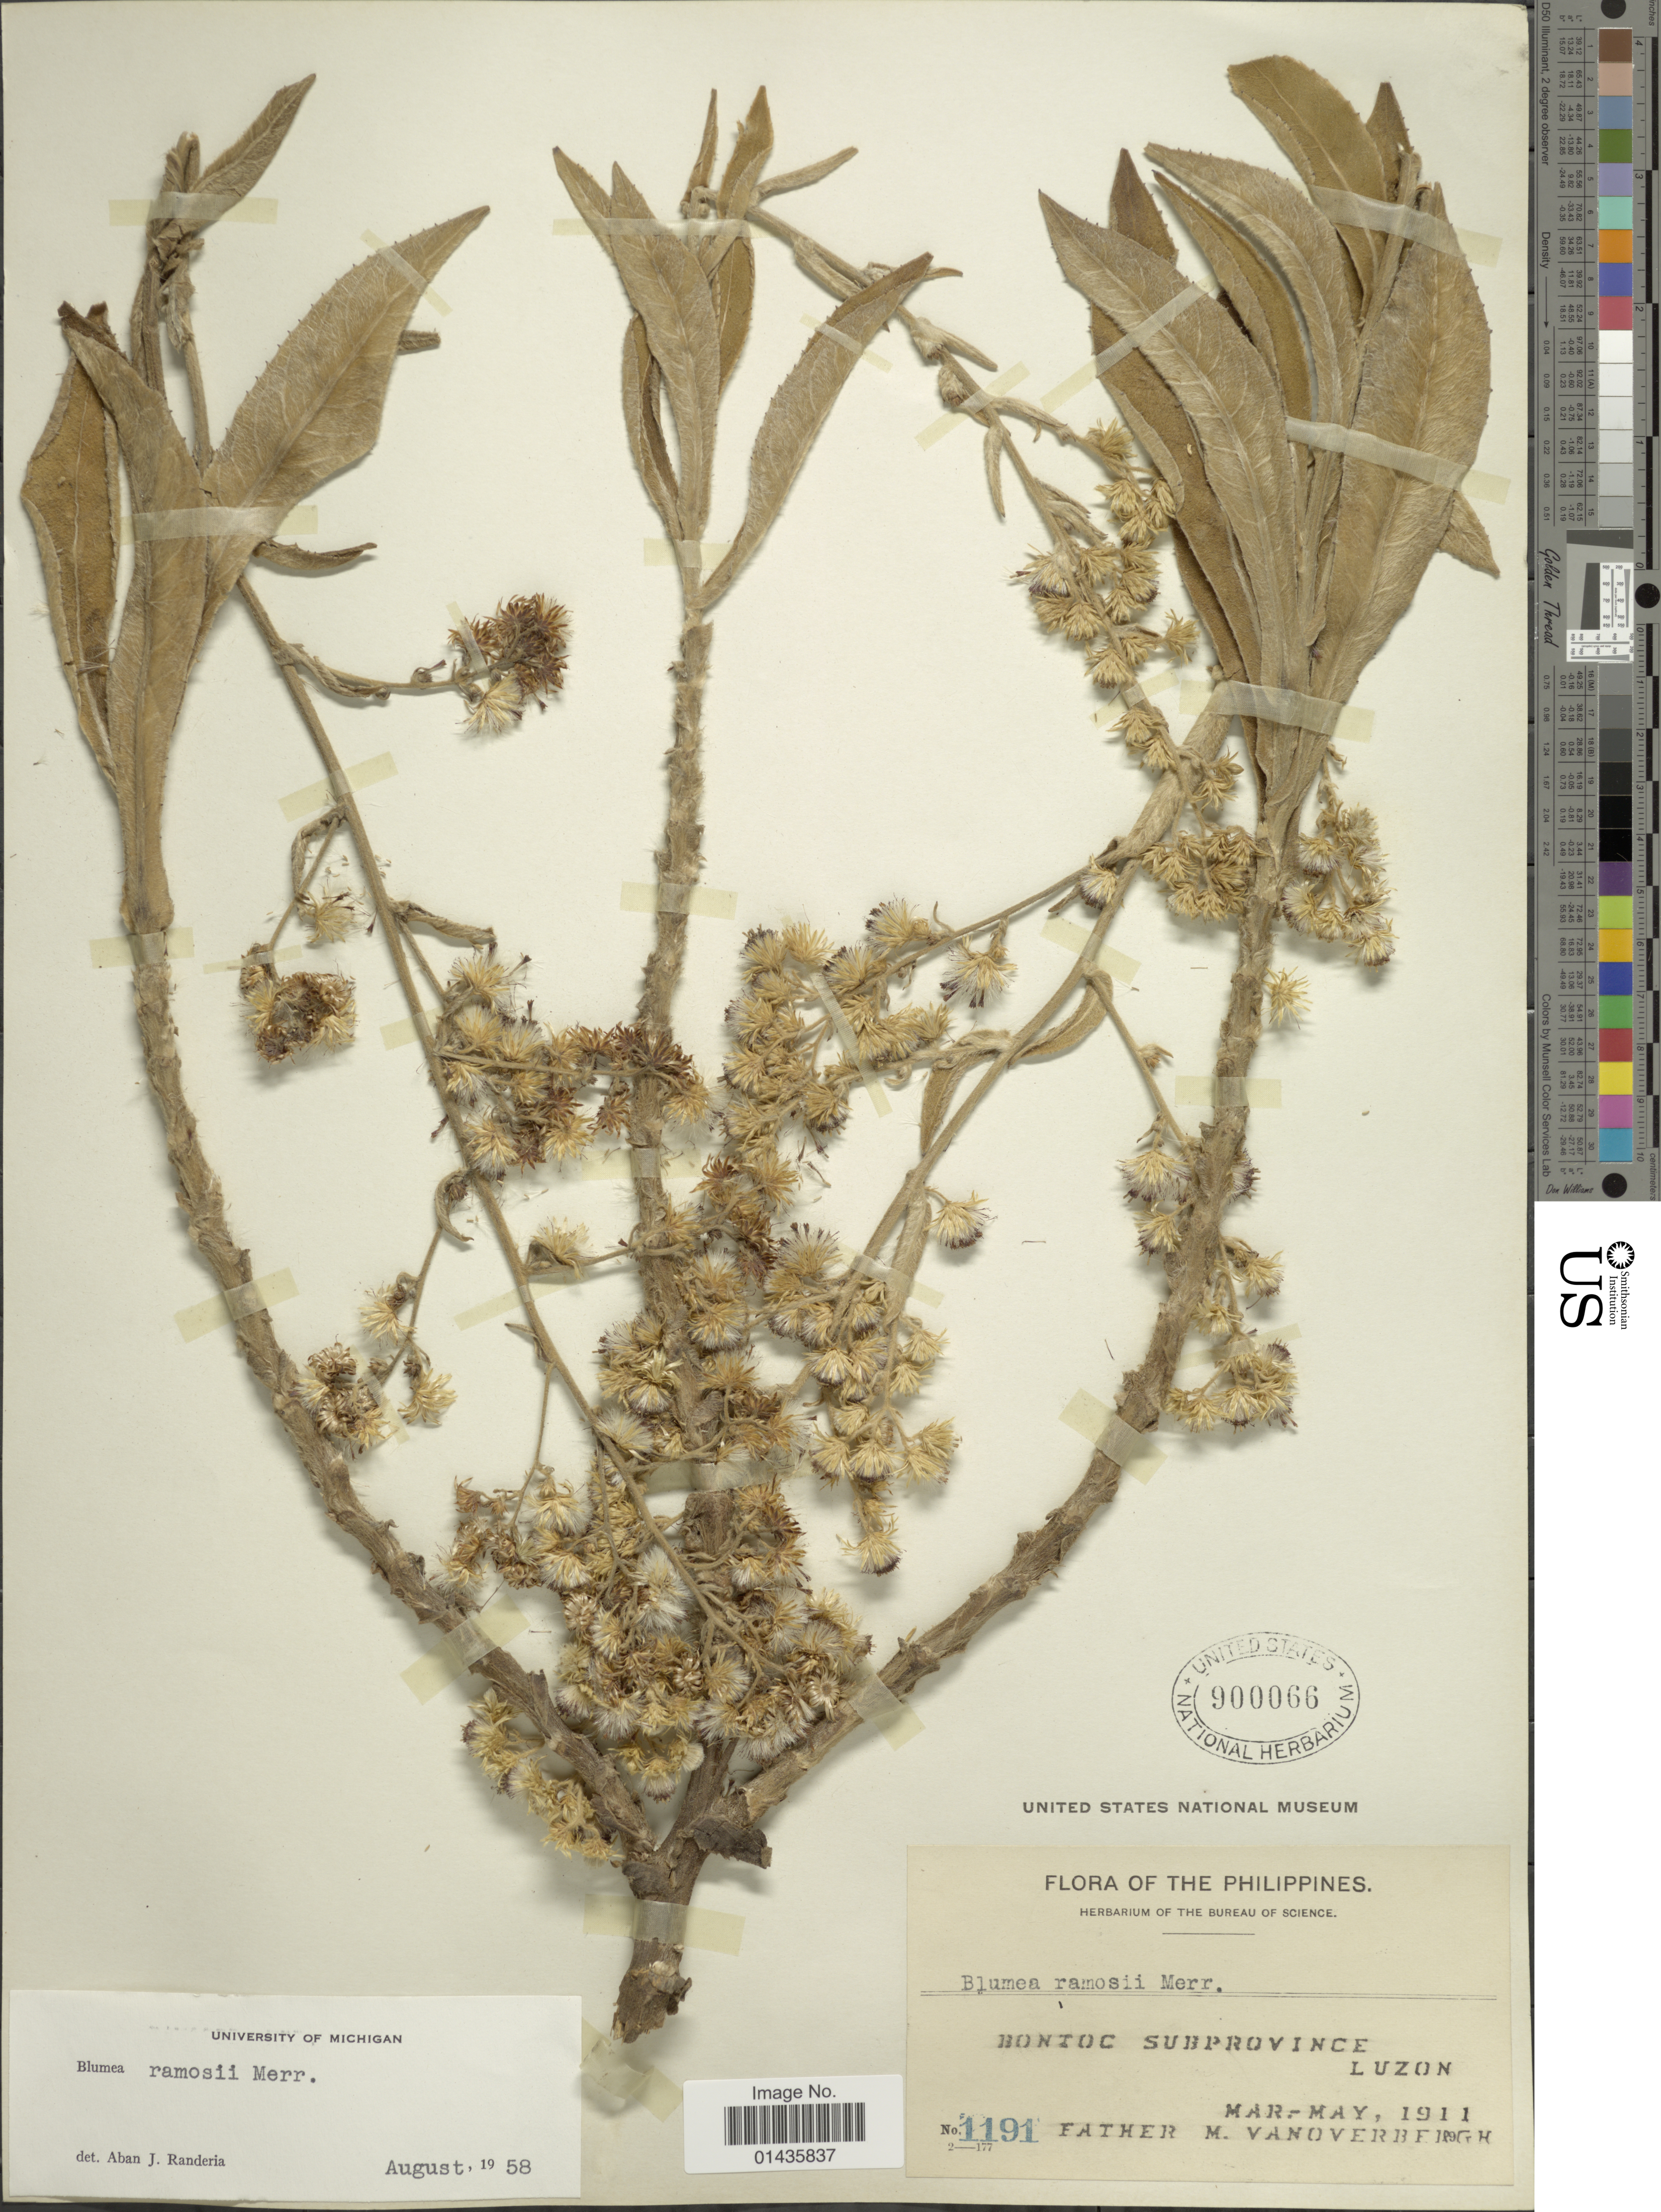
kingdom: Plantae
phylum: Tracheophyta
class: Magnoliopsida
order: Asterales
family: Asteraceae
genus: Blumea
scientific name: Blumea ramosii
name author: Merr.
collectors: M. Vanoverbergh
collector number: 1191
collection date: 1911-03/1911-05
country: Philippines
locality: Bontoc Subprovince, Luzon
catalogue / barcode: US 900066